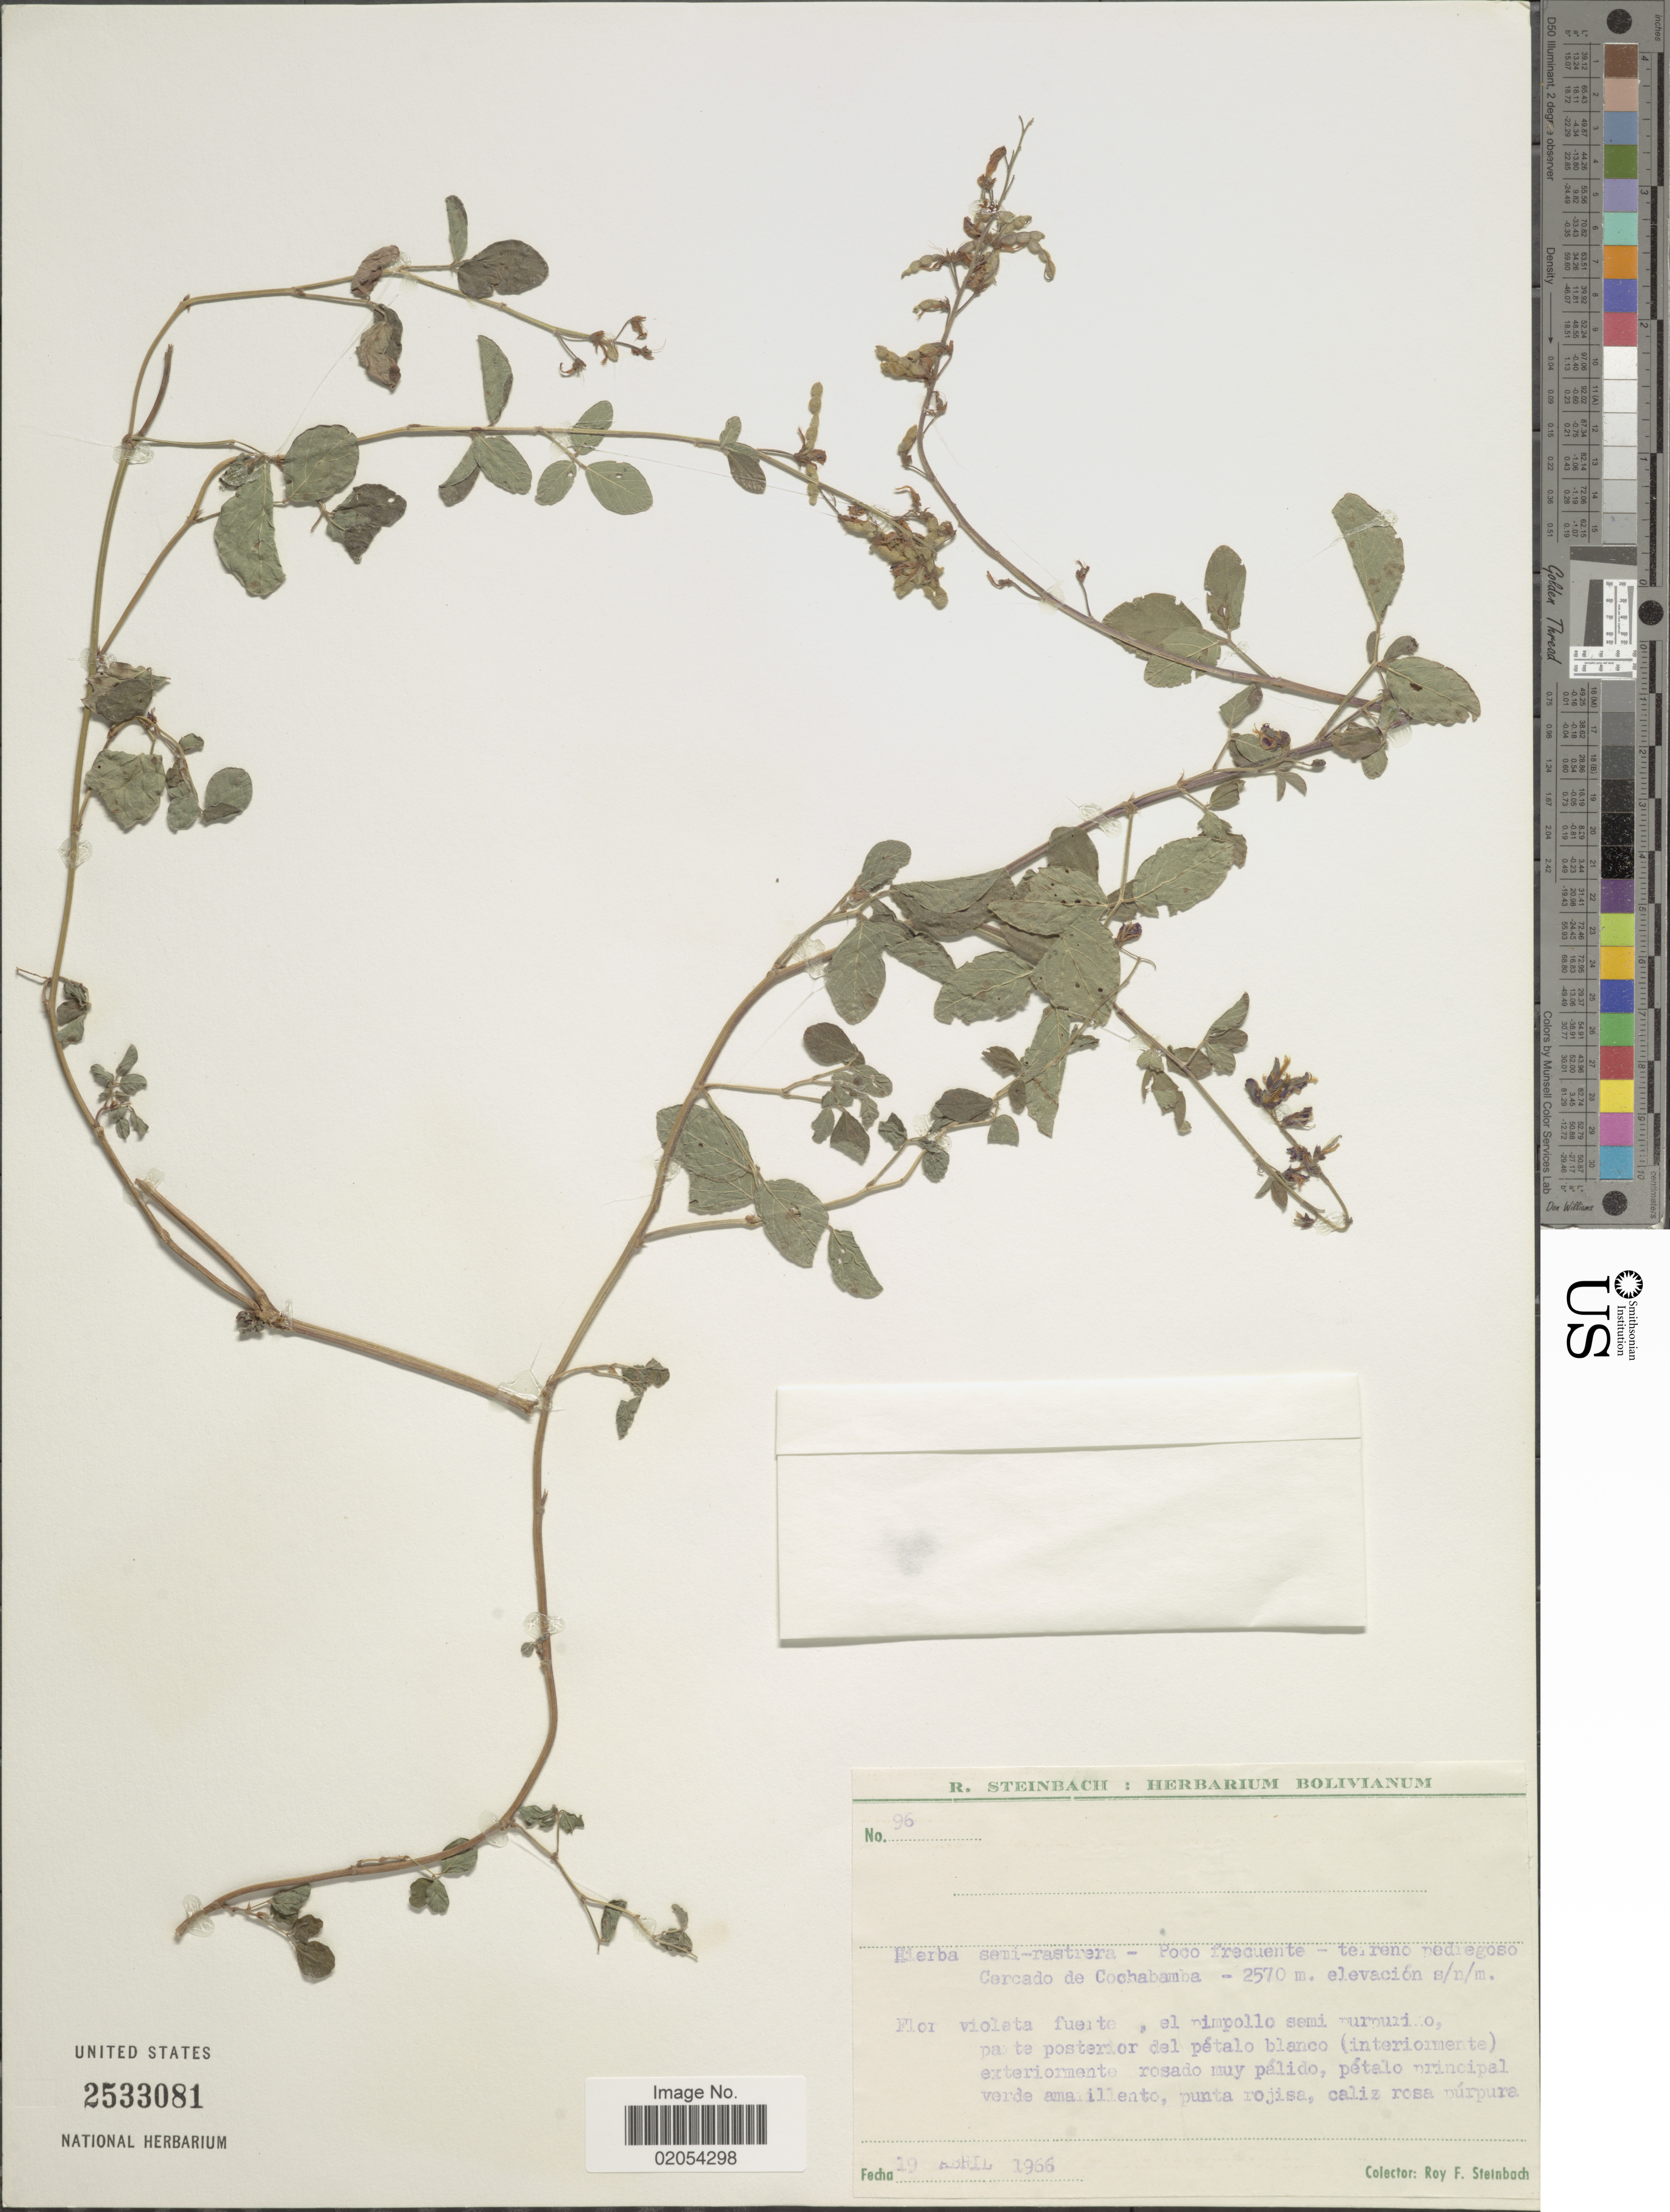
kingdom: Plantae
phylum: Tracheophyta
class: Magnoliopsida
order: Fabales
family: Fabaceae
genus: Desmodium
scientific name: Desmodium sp.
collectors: R. F. Steinbach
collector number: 96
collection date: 1966-04-19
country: Bolivia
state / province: Cochabamba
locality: Hierba semi-rastrera - Poco frecuente - terreno pedregoso Cercado de Cochabamba.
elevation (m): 2570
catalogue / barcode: US 2533081